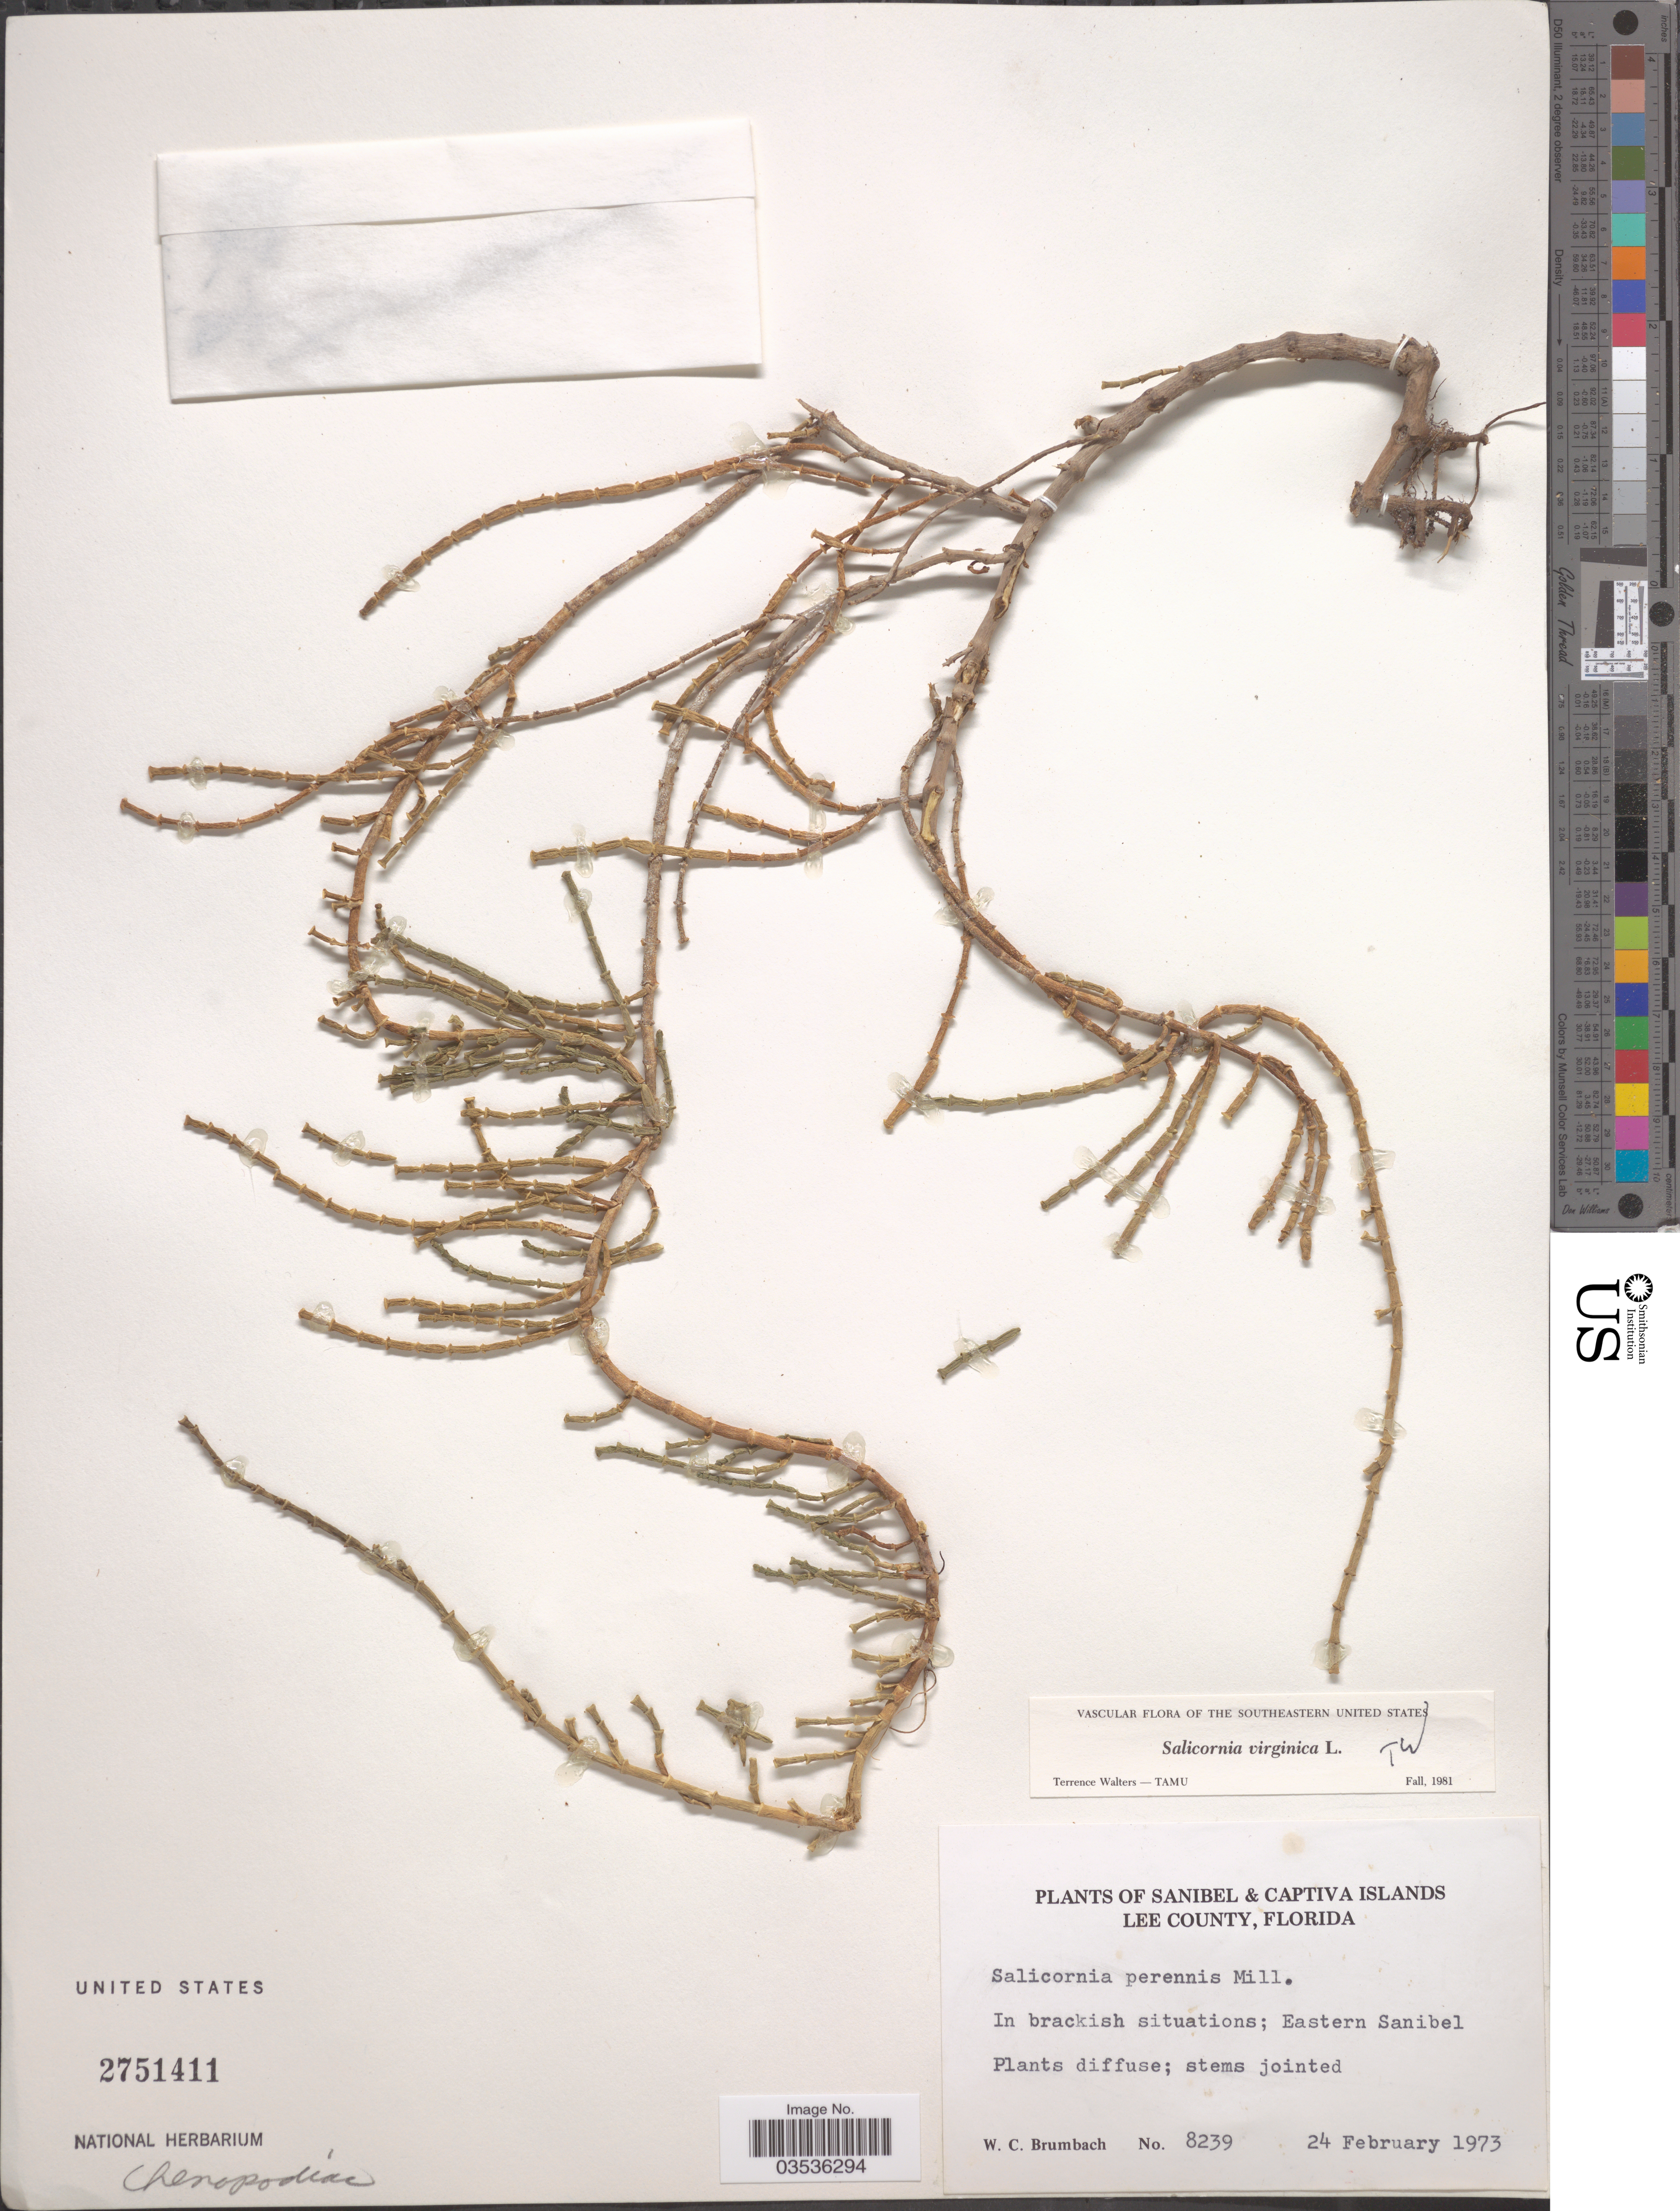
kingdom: Plantae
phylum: Tracheophyta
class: Magnoliopsida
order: Caryophyllales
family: Amaranthaceae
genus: Salicornia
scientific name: Salicornia ambigua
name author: Michx.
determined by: Strong, Mark T., (BOT), Smithsonian Institution - National Museum of Natural History (UNITED STATES)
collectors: W. C. Brumbach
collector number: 8239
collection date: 1973-02-24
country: United States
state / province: Florida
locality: Sanibel & Captiva Islands. Lee County. Eastern Sanibel.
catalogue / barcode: US 2751411